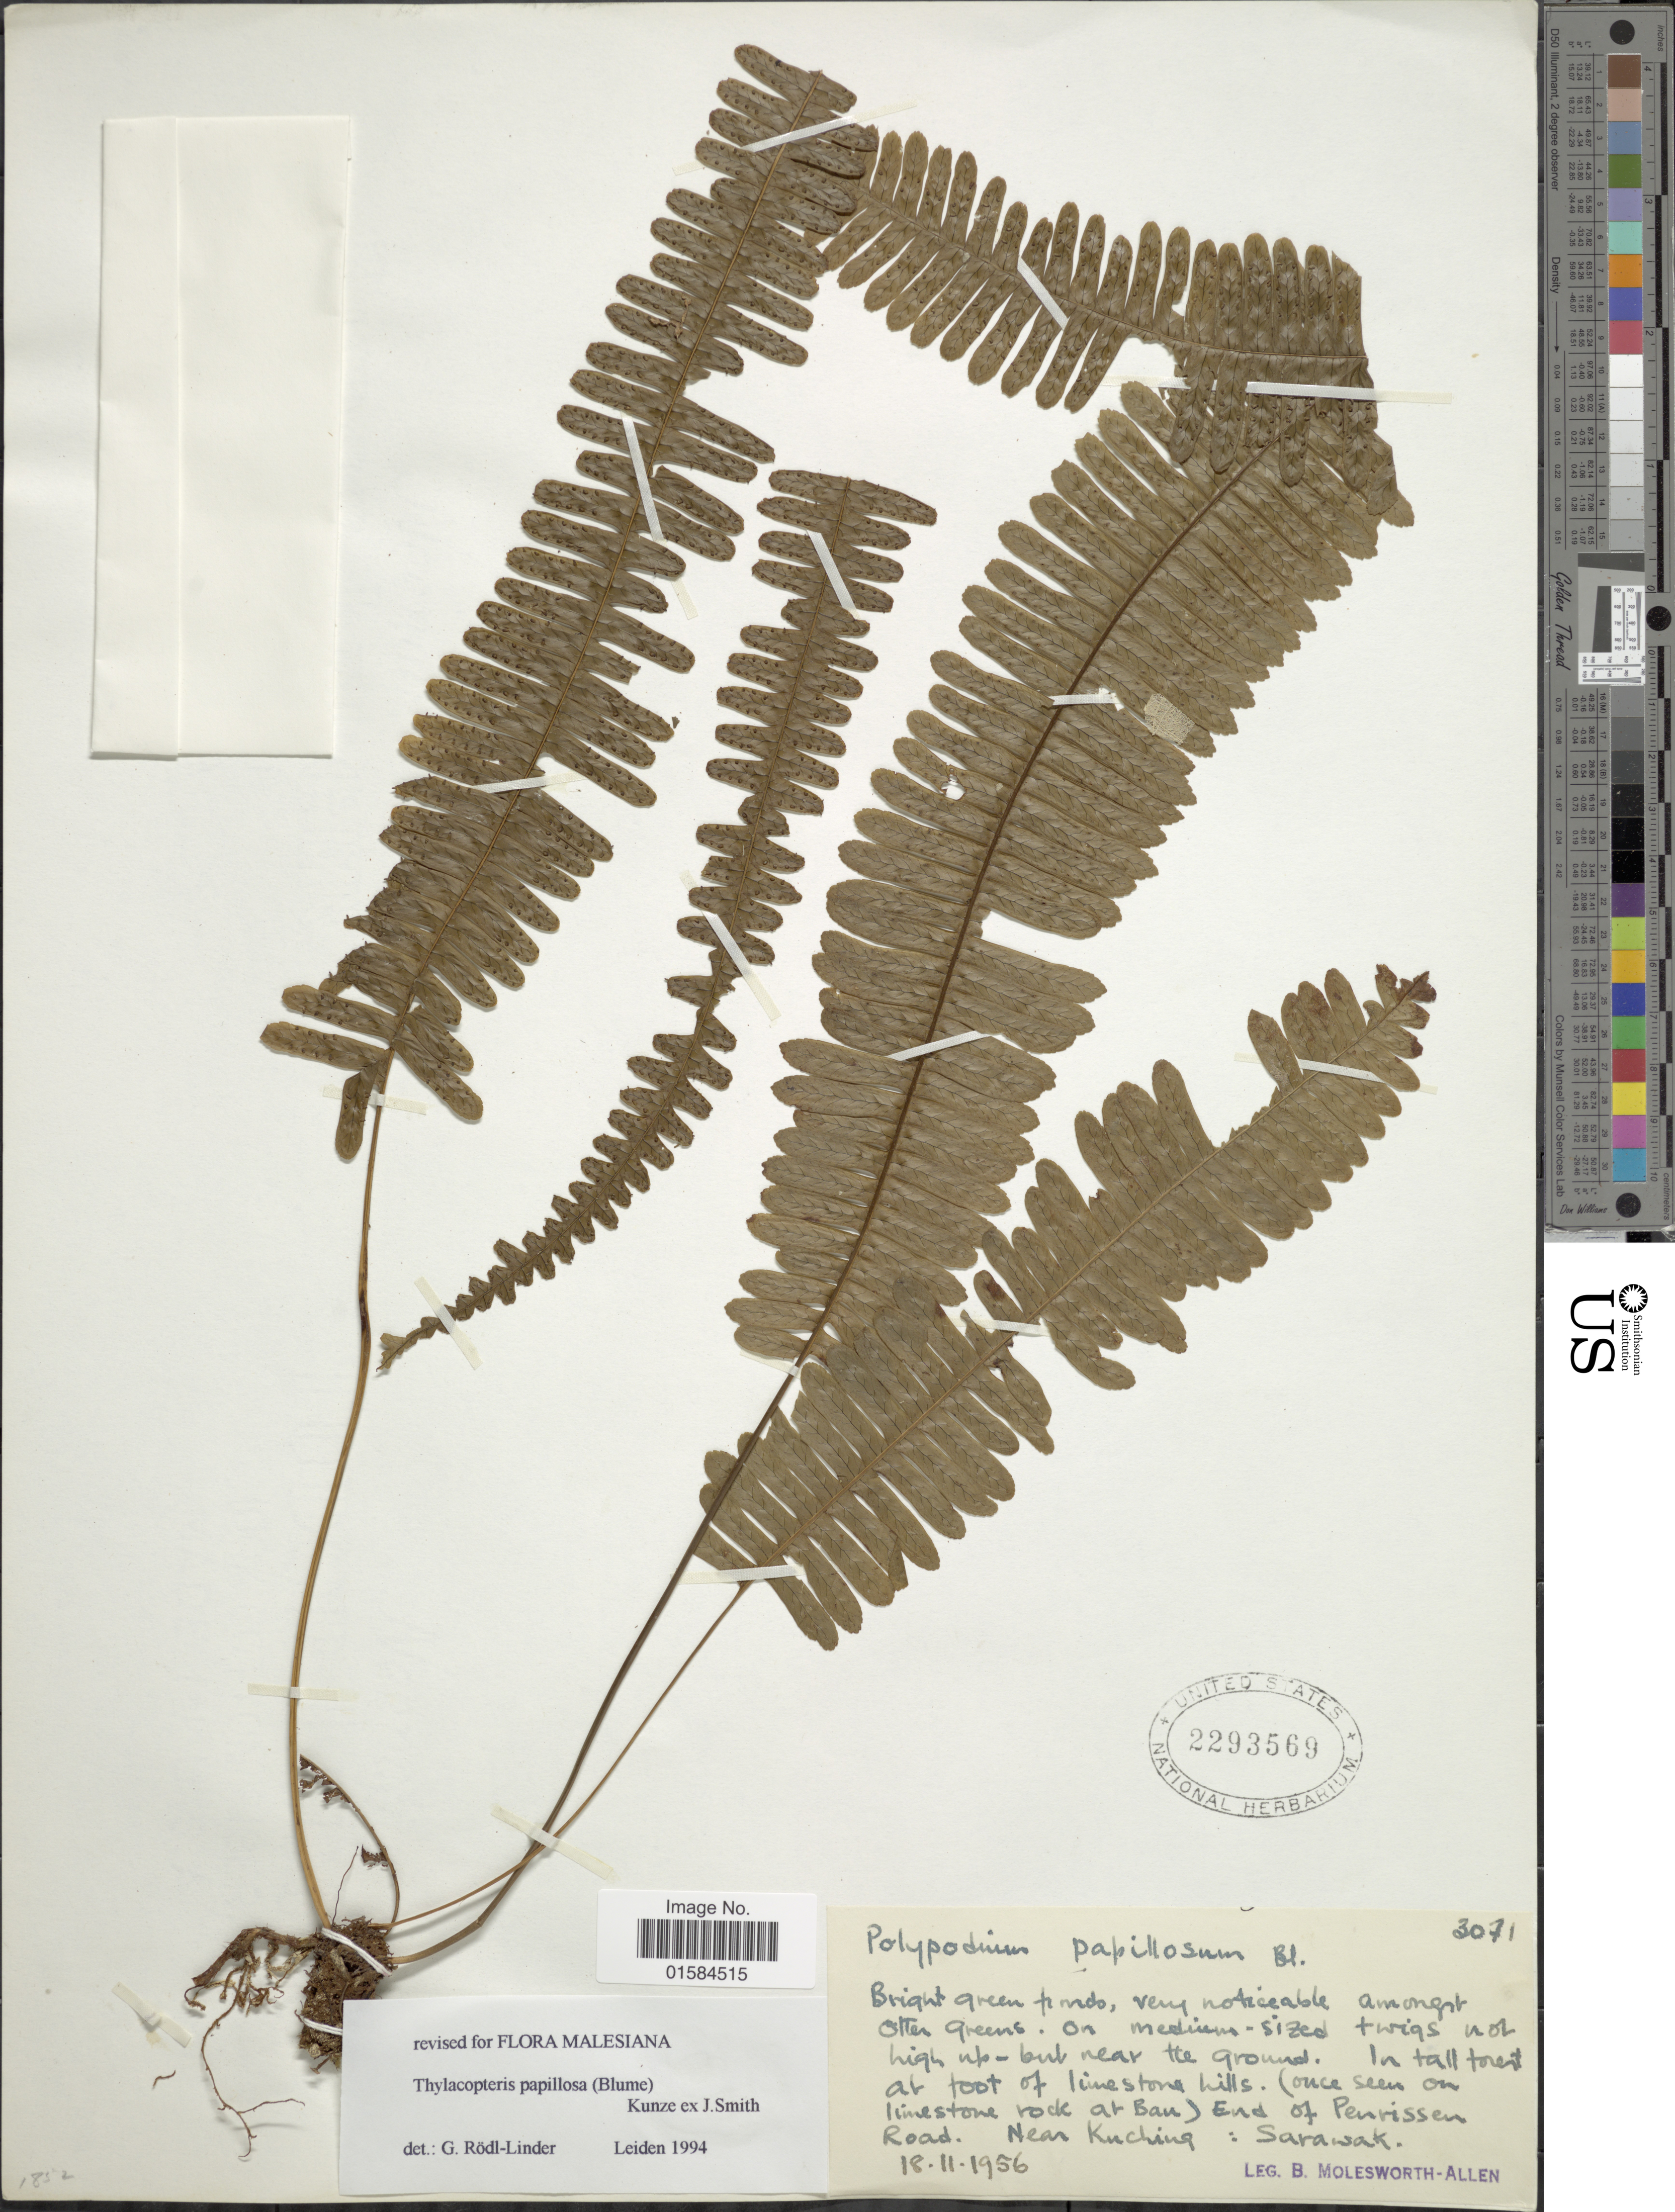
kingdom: Plantae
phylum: Tracheophyta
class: Polypodiopsida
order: Polypodiales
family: Polypodiaceae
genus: Thylacopteris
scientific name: Thylacopteris papillosa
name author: (Blume) Kunze ex J. Sm.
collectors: B. E. G. Molesworth-Allen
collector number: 3071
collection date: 1956-11-18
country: Malaysia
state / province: Sarawak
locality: End of Penrissen Road, near Kuching.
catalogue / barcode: US 2293569